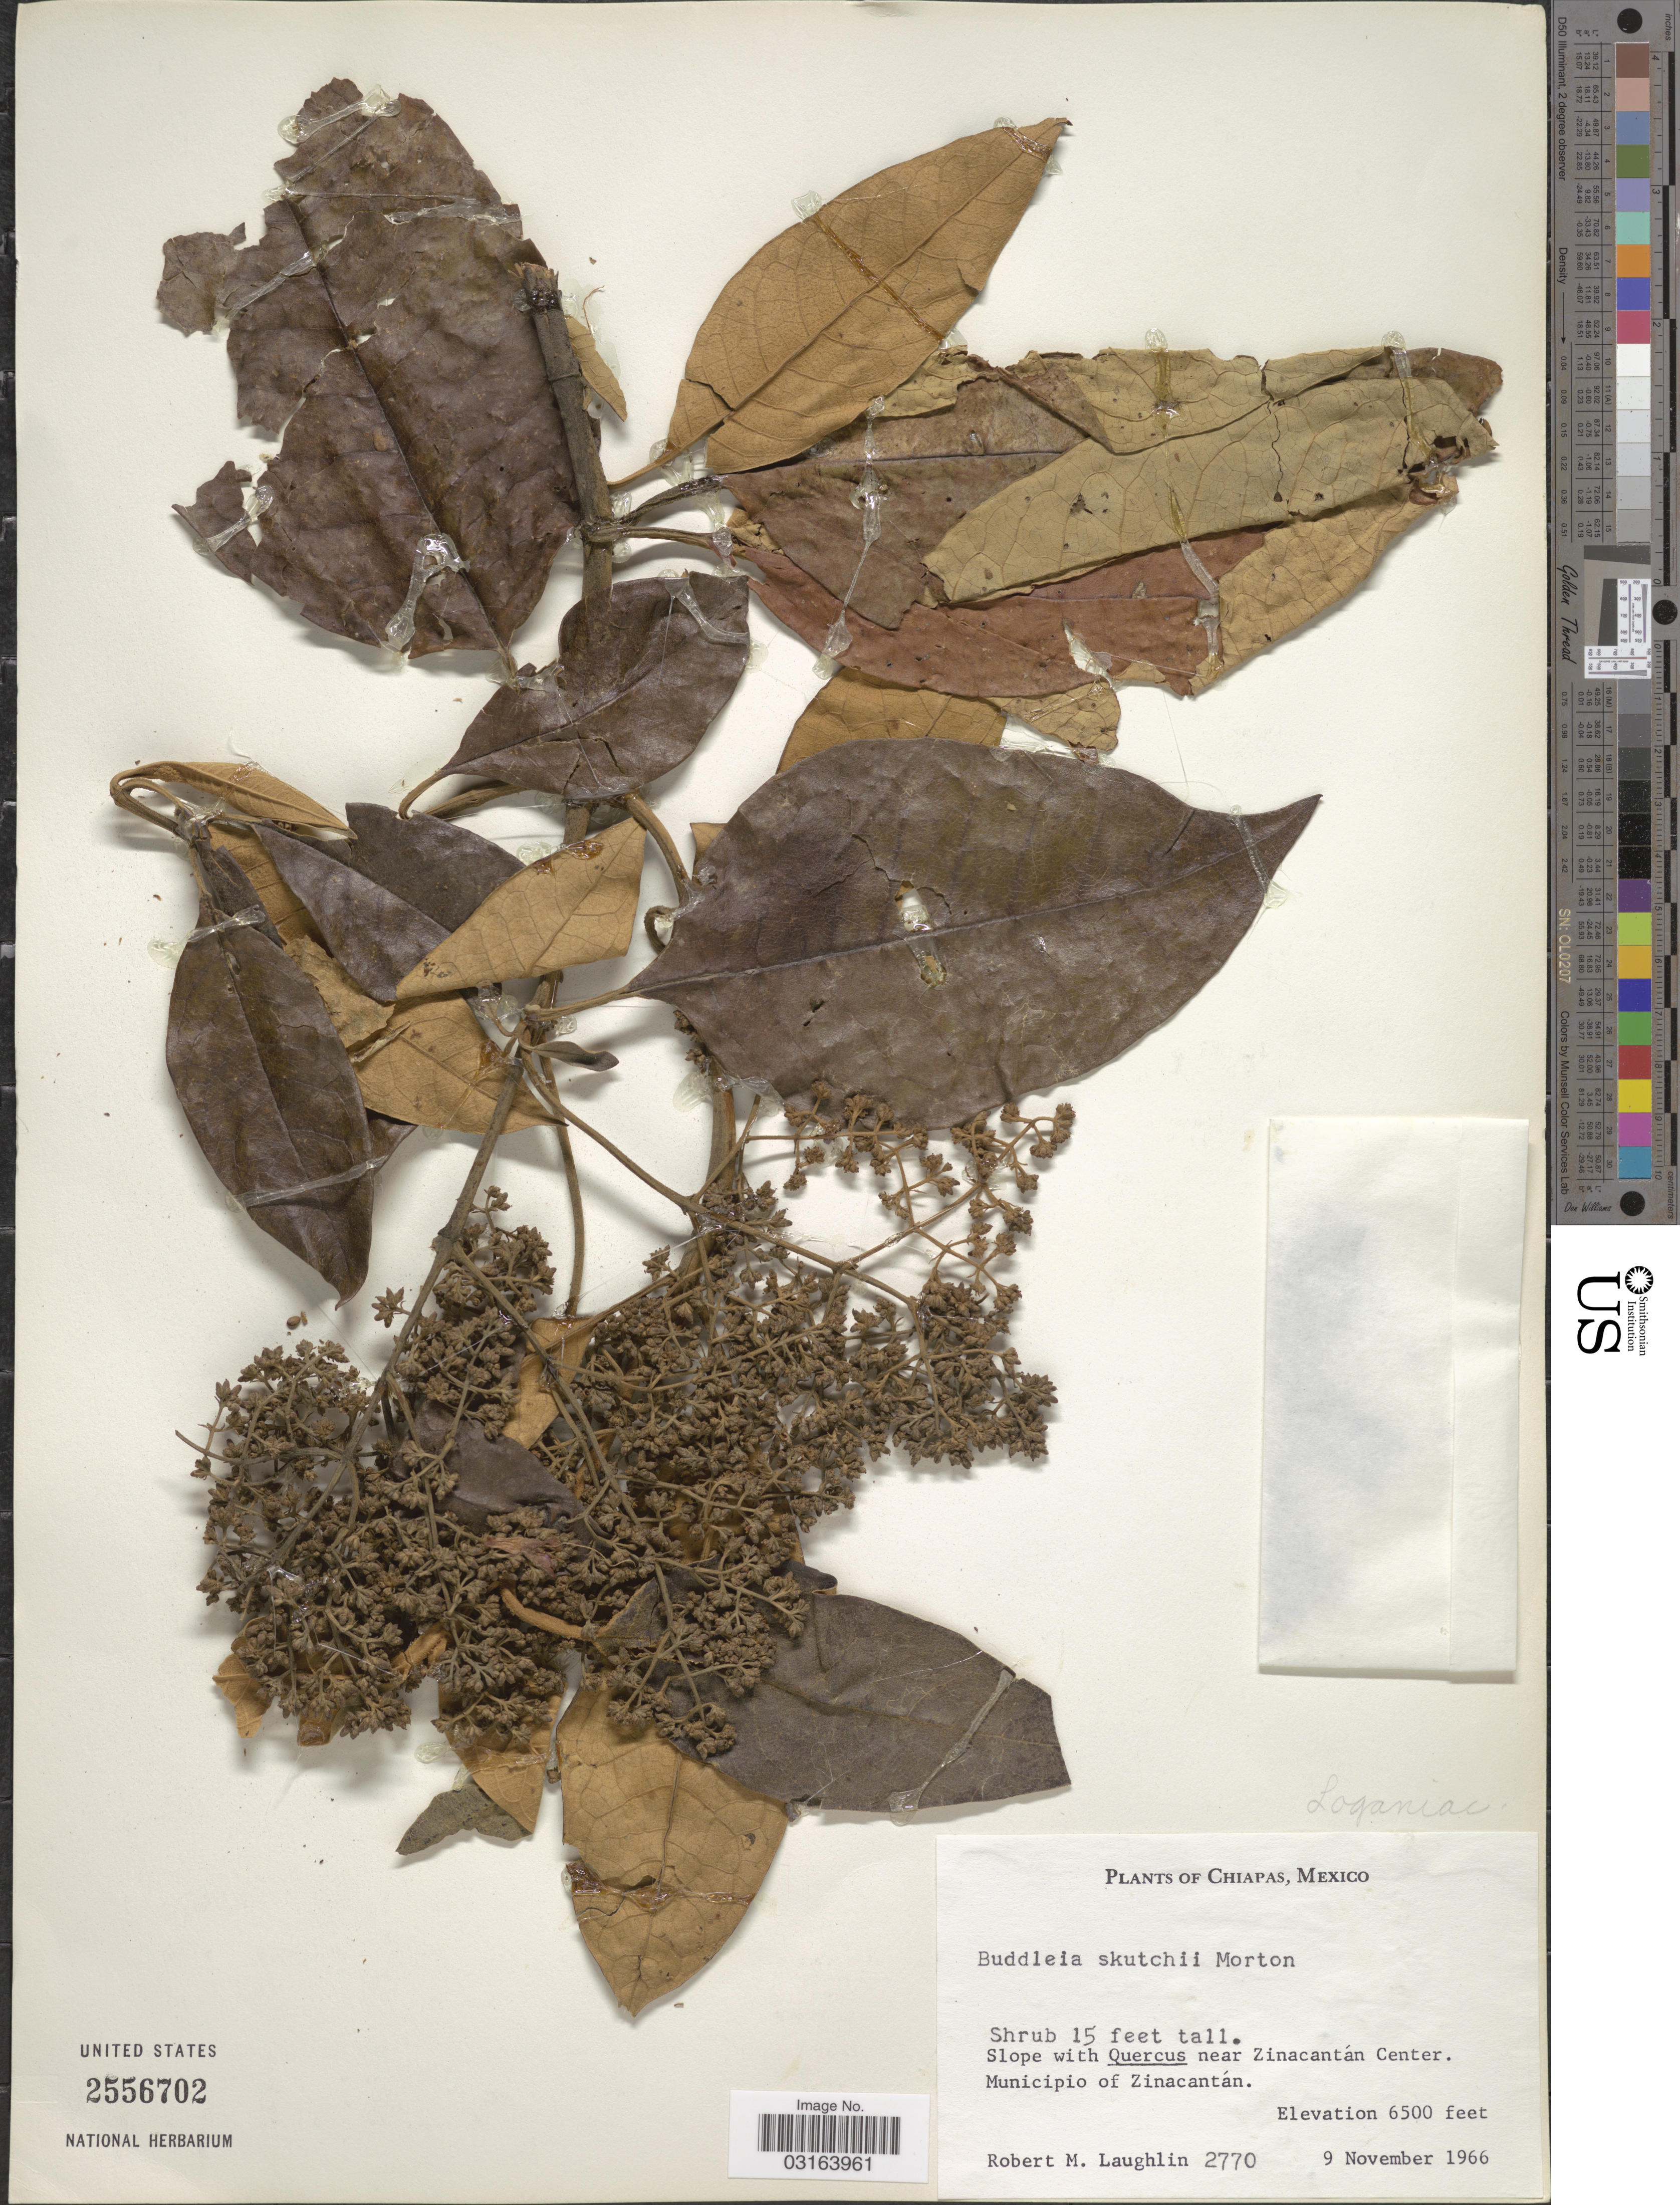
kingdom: Plantae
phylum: Tracheophyta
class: Magnoliopsida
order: Lamiales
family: Scrophulariaceae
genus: Buddleja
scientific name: Buddleja skutchii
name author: C.V. Morton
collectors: R. M. Laughlin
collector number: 2770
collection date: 1966-11-09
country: Mexico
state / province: Chiapas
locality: Near Zinacantán Center. Municipio of Zinacantán.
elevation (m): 1981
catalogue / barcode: US 2556702